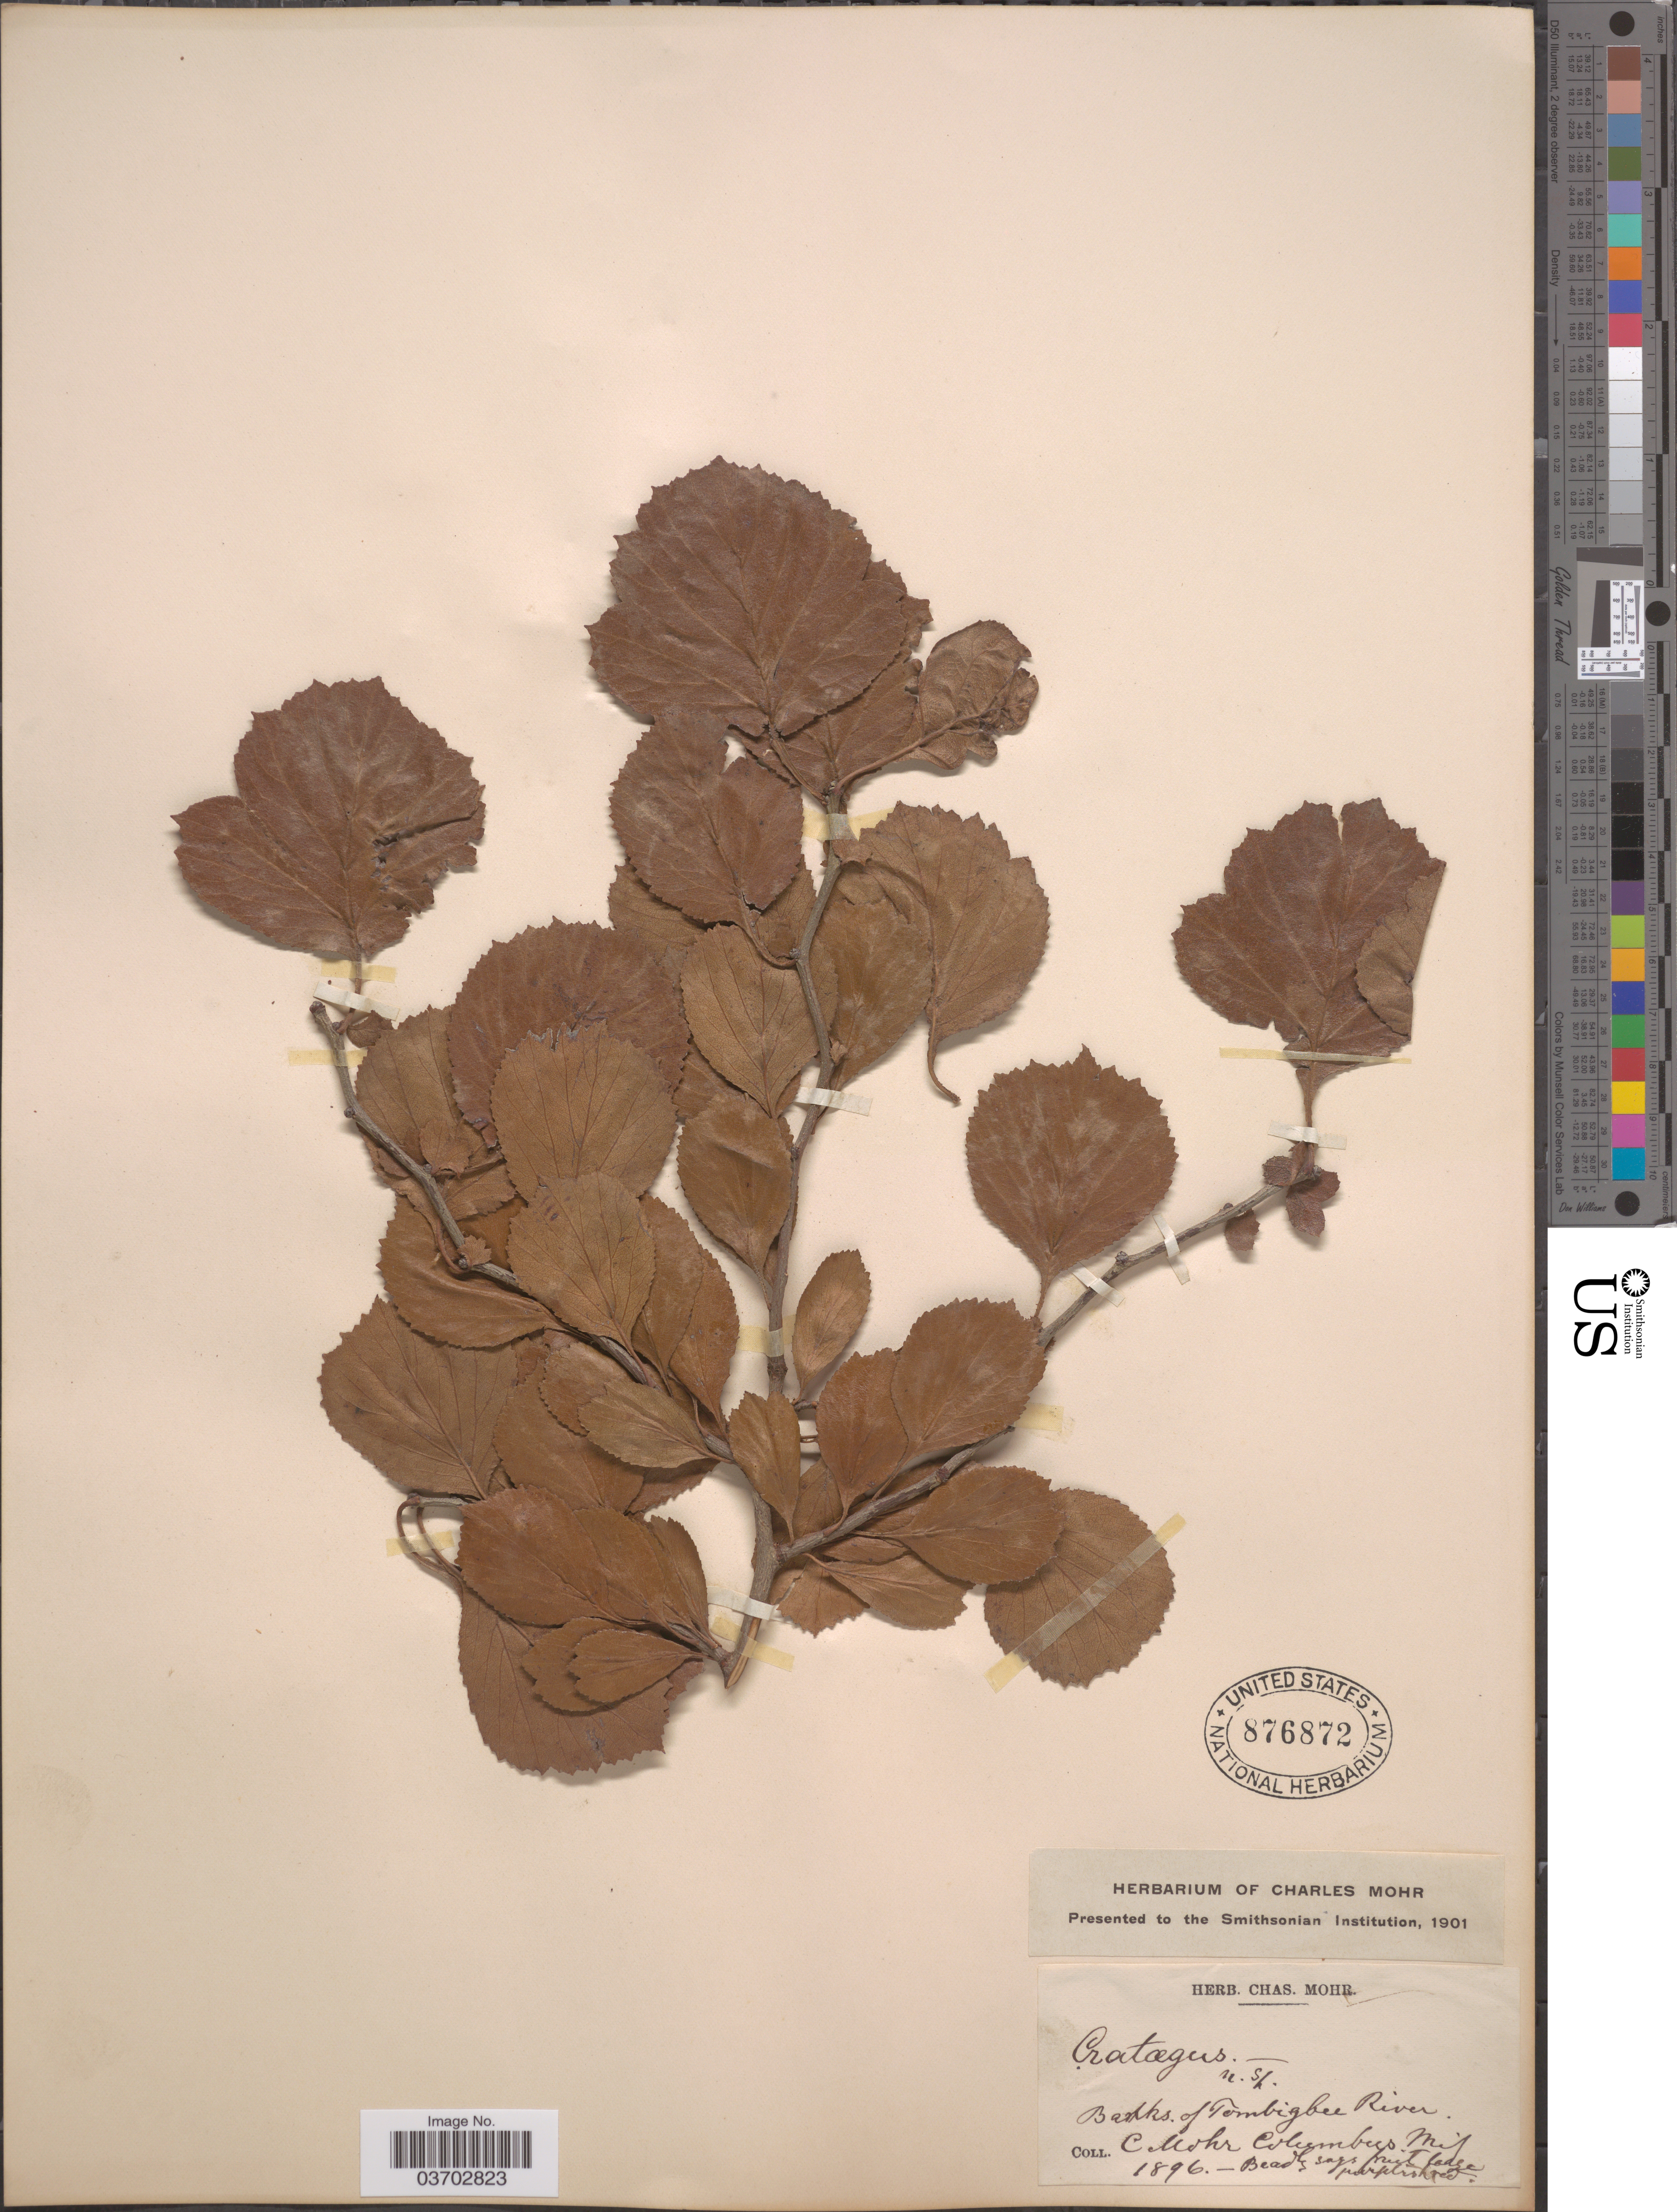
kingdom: Plantae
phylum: Tracheophyta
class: Magnoliopsida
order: Rosales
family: Rosaceae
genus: Crataegus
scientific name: Crataegus sp.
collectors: Mohr, C. T. (herbarium)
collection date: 1896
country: United States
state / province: Alabama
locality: Banks of Tombigbee River. Columbus.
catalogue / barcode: US 876872